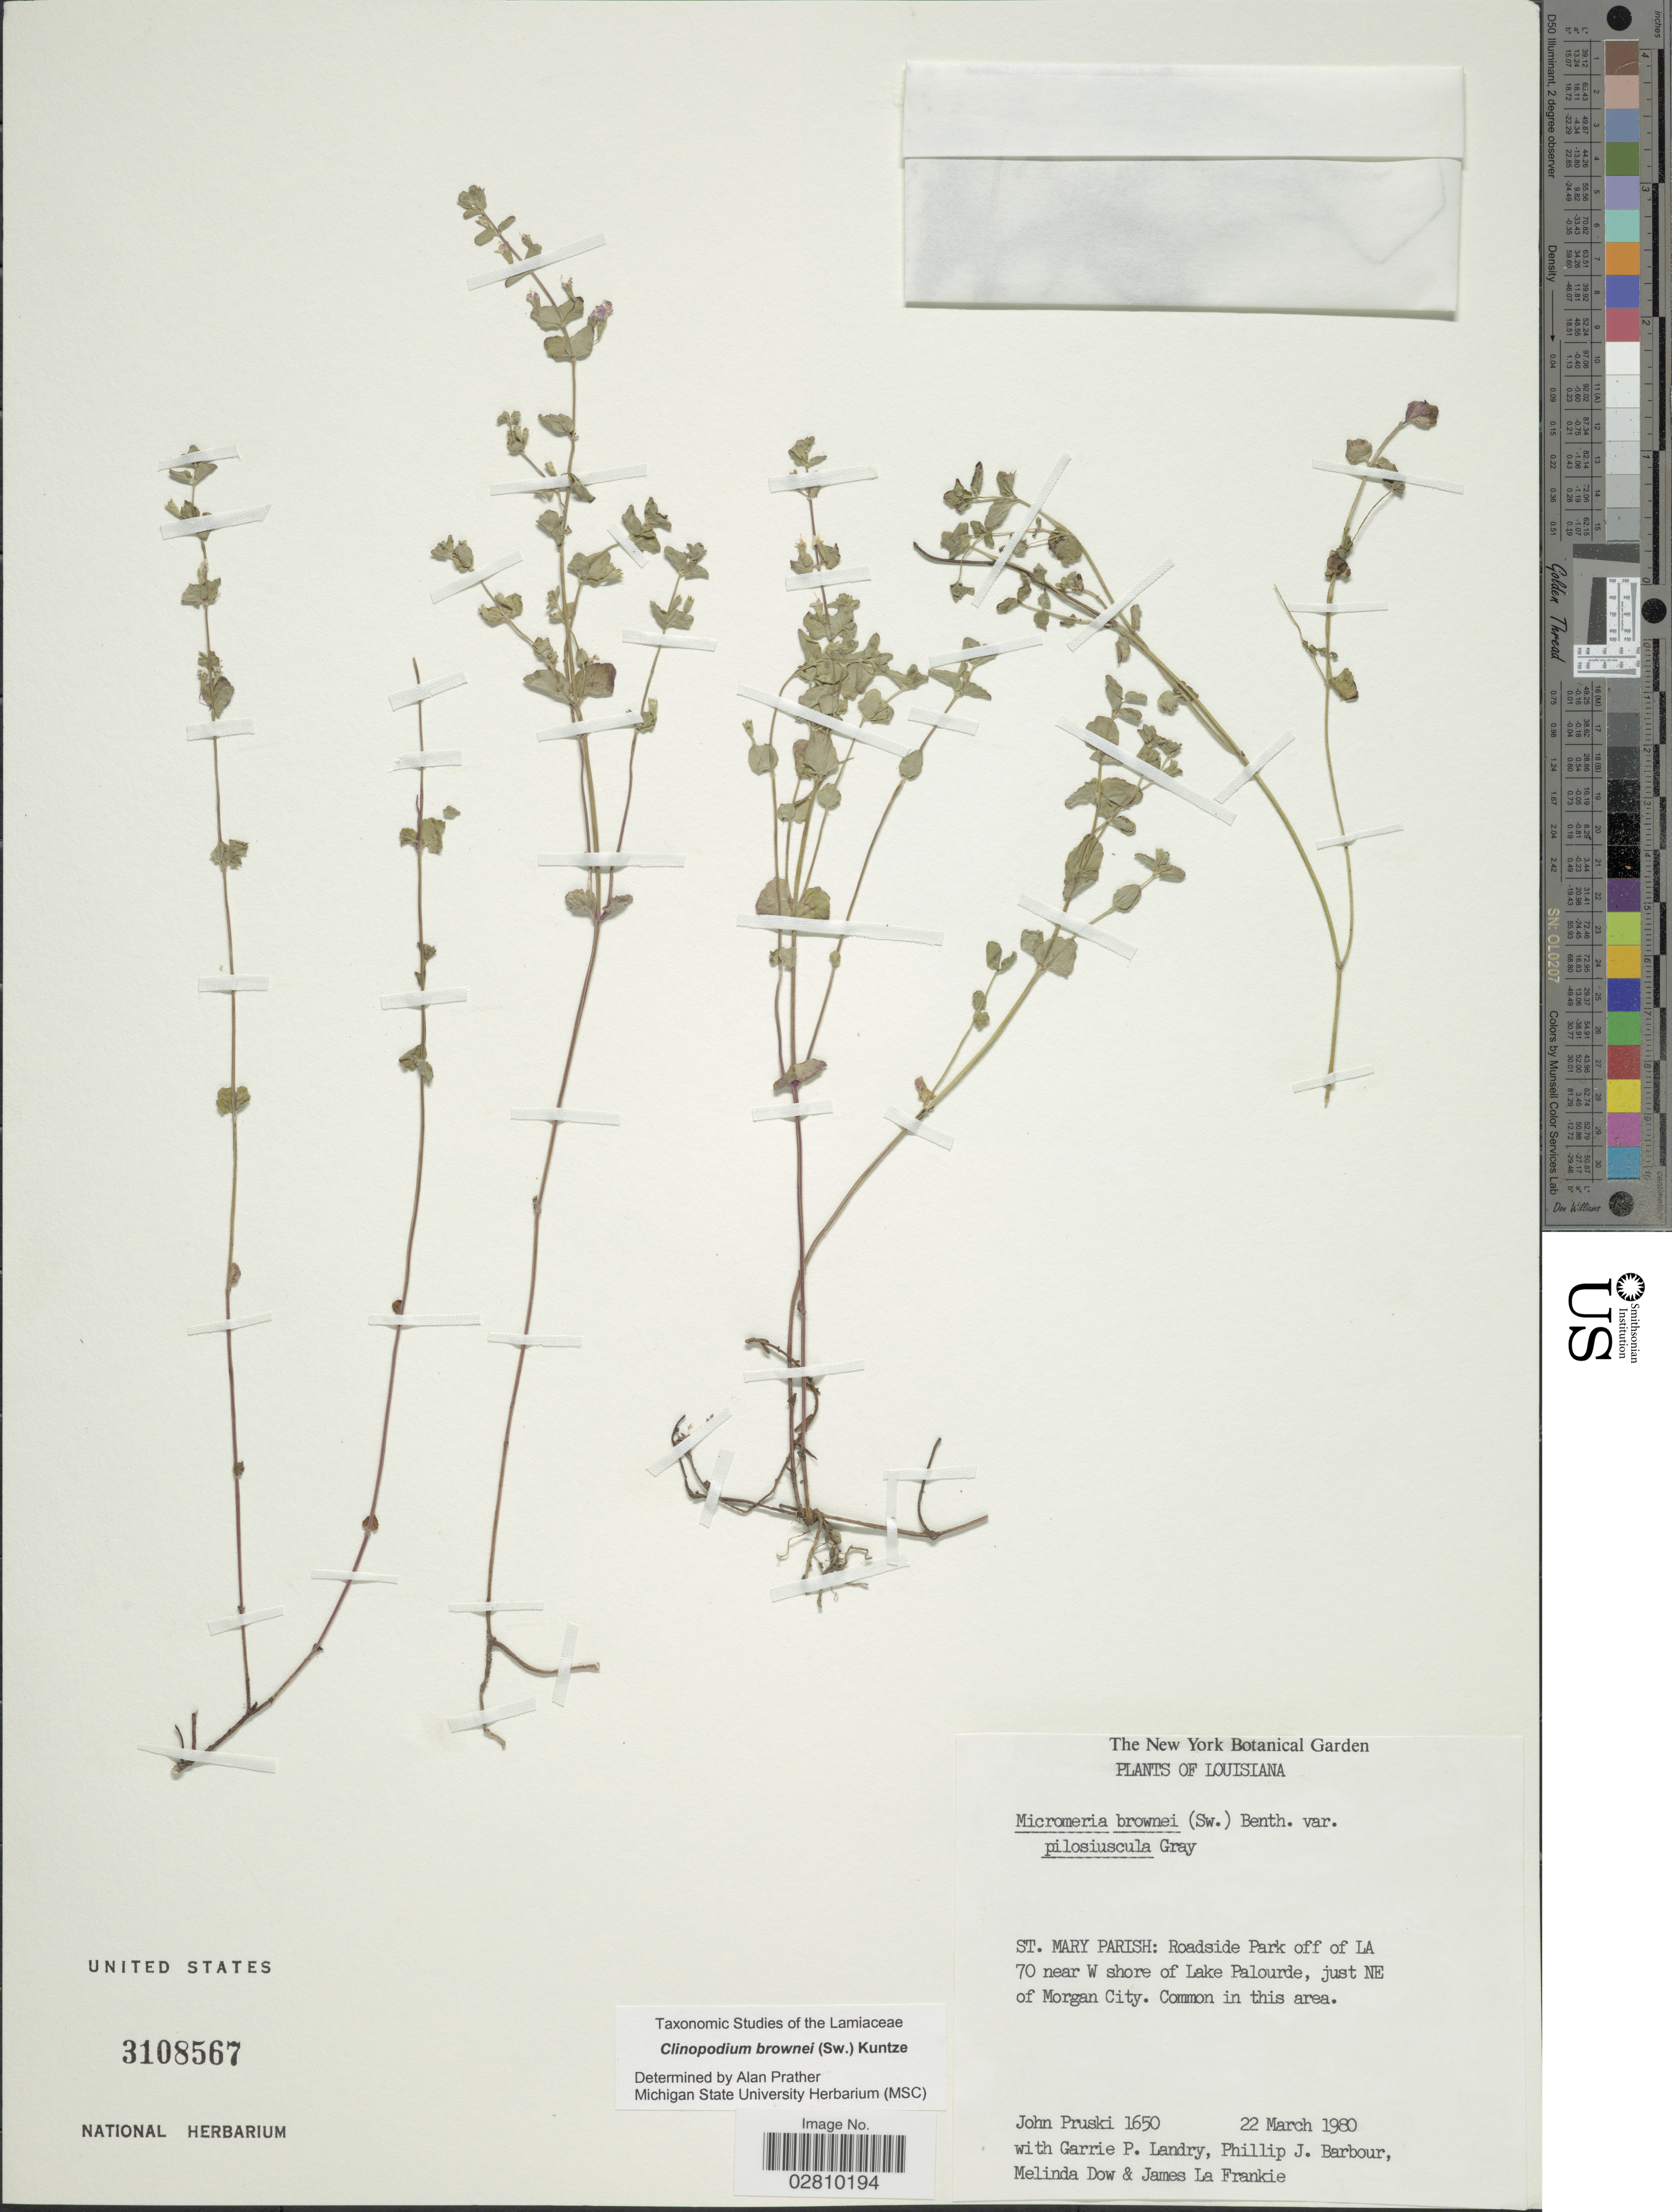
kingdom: Plantae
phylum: Tracheophyta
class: Magnoliopsida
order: Lamiales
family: Lamiaceae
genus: Clinopodium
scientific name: Clinopodium brownei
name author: (Sw.) Kuntze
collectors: J. F. Pruski, G. P. Landry, P. Barbour, M. Dow & J. V. LaFrankie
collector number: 1650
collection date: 1980-03-22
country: United States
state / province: Louisiana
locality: St. Mary Parish: Roadside Park off of LA 70 near W shore of Lake Palourde, just NE of Morgan City.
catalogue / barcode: US 3108567